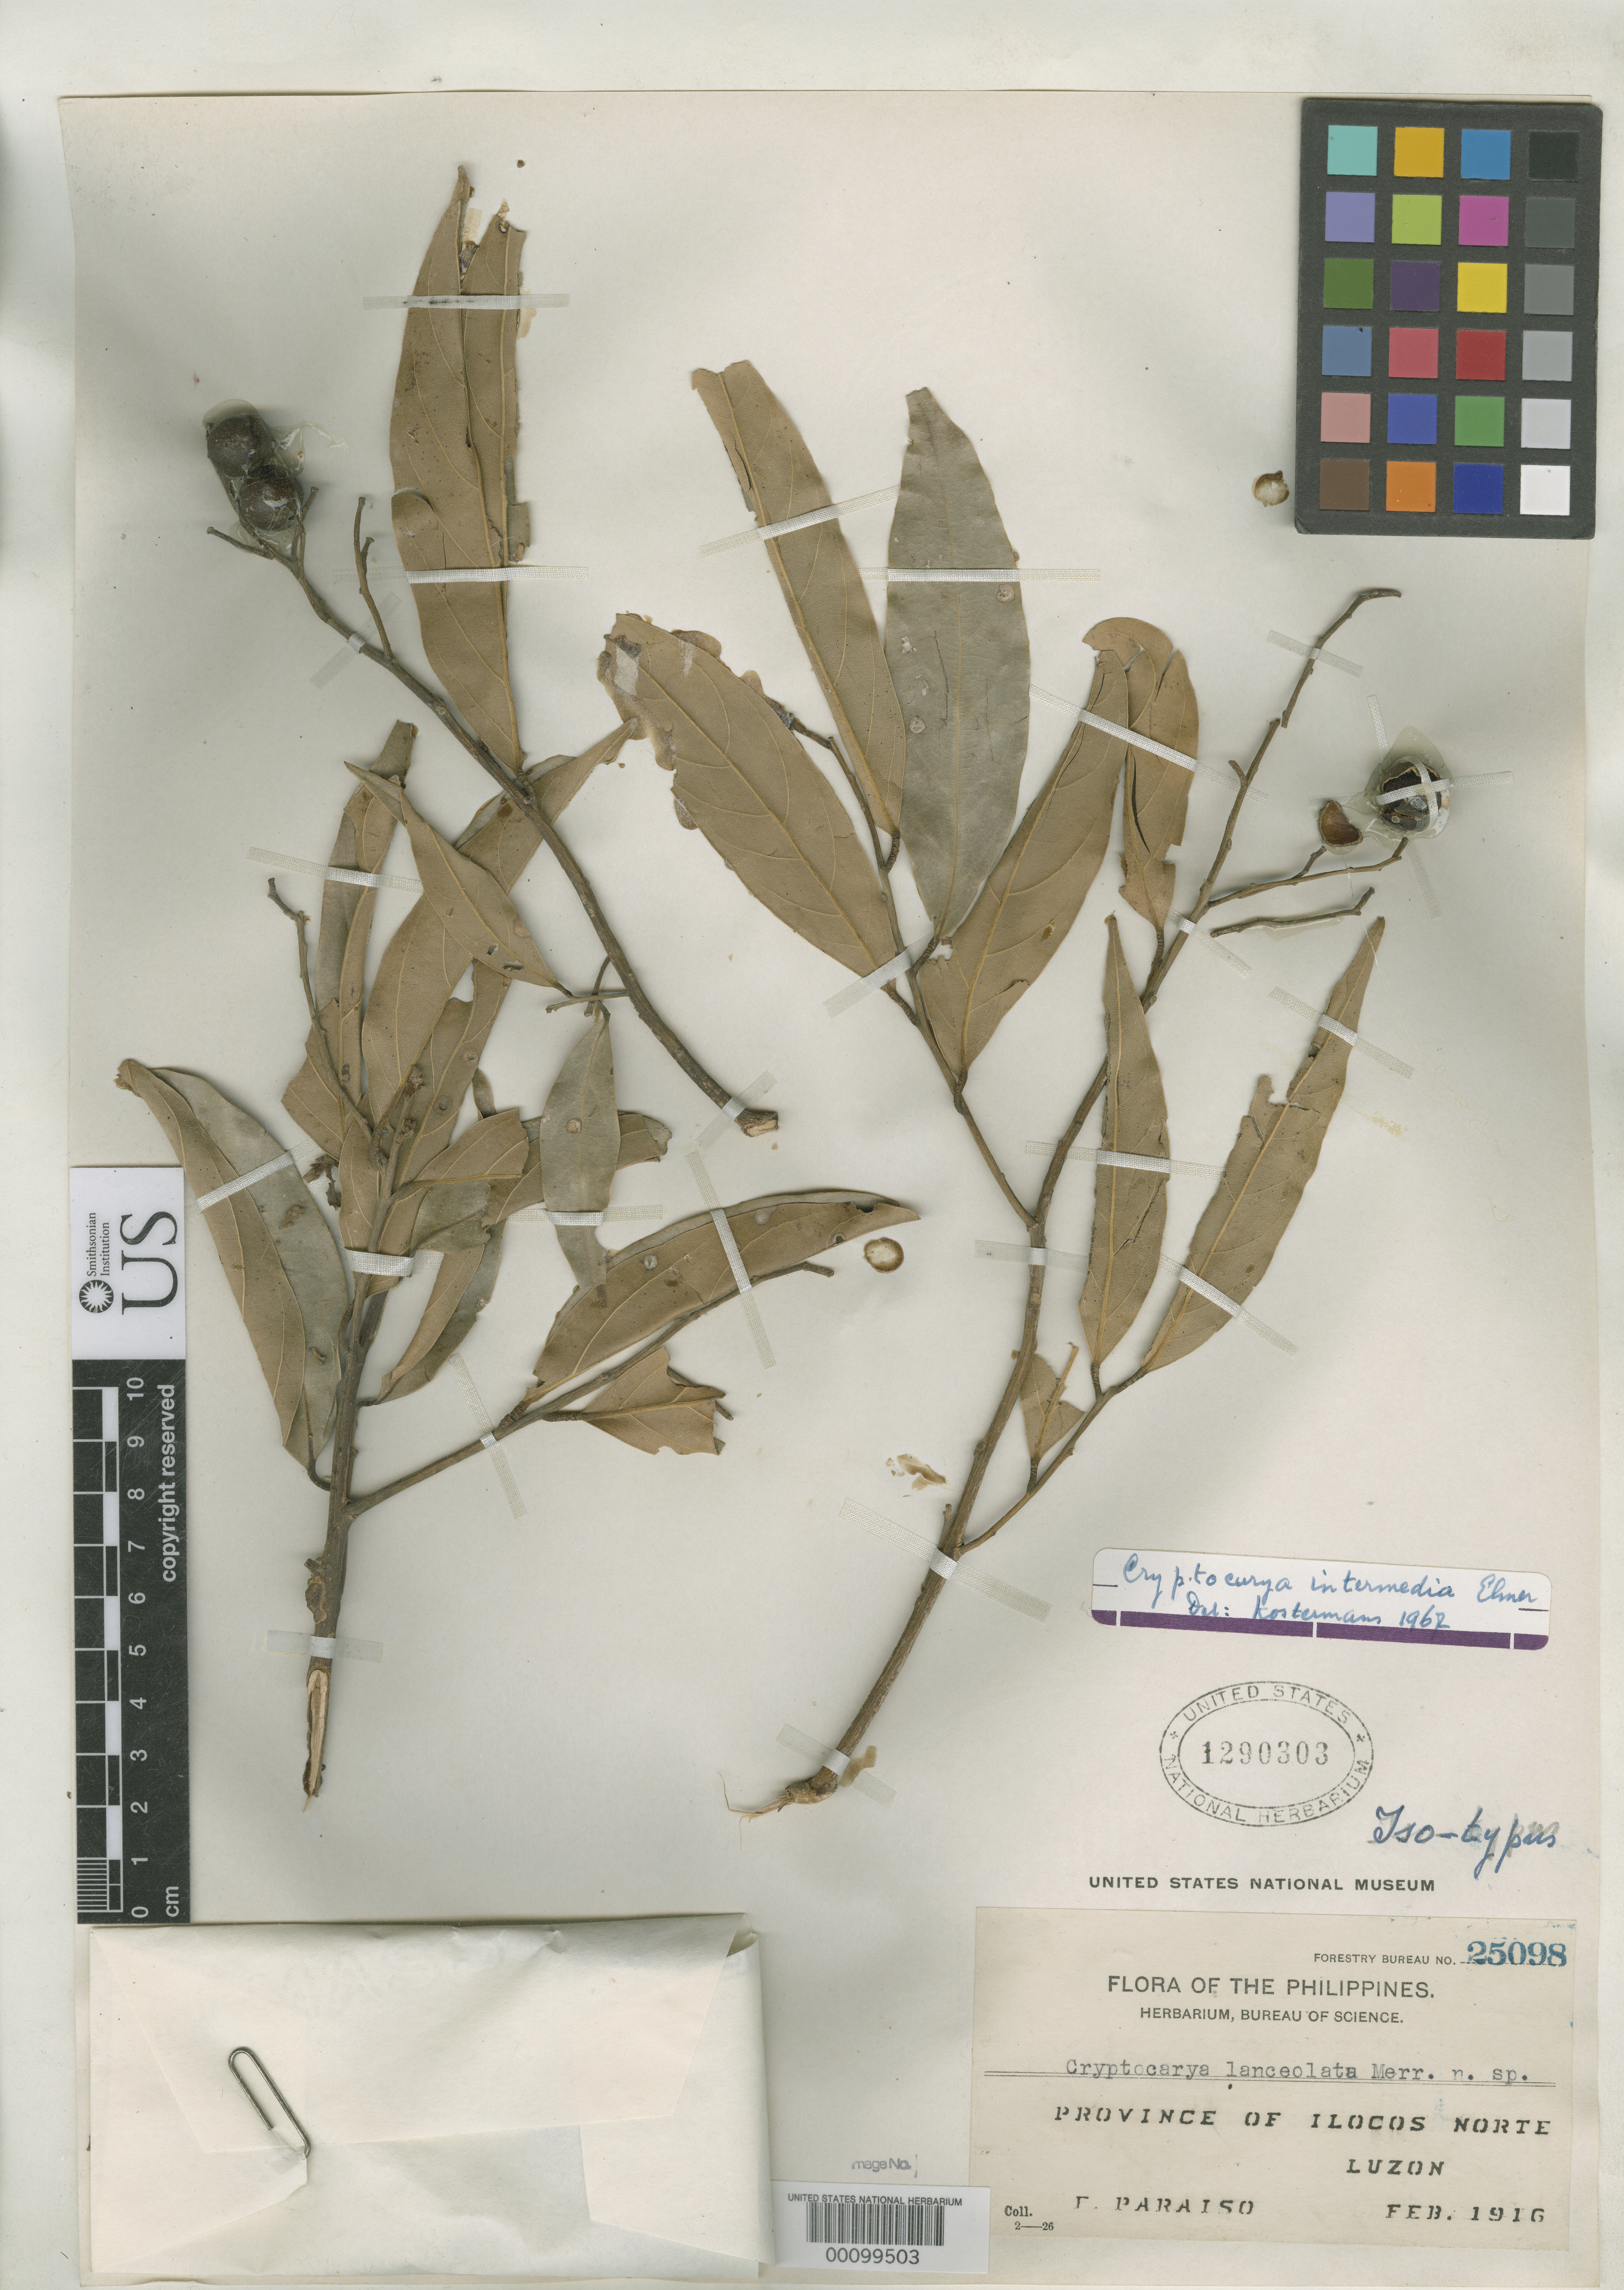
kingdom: Plantae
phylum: Tracheophyta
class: Magnoliopsida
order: Laurales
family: Lauraceae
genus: Cryptocarya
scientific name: Cryptocarya lanceolata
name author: Merr.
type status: Isotype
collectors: E. Paraiso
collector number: Bur. Sci. 25098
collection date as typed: Feb 1916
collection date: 1916-02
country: Philippines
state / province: Ilocos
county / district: Ilocos Norte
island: Luzon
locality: Buagao.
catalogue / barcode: US 1290303